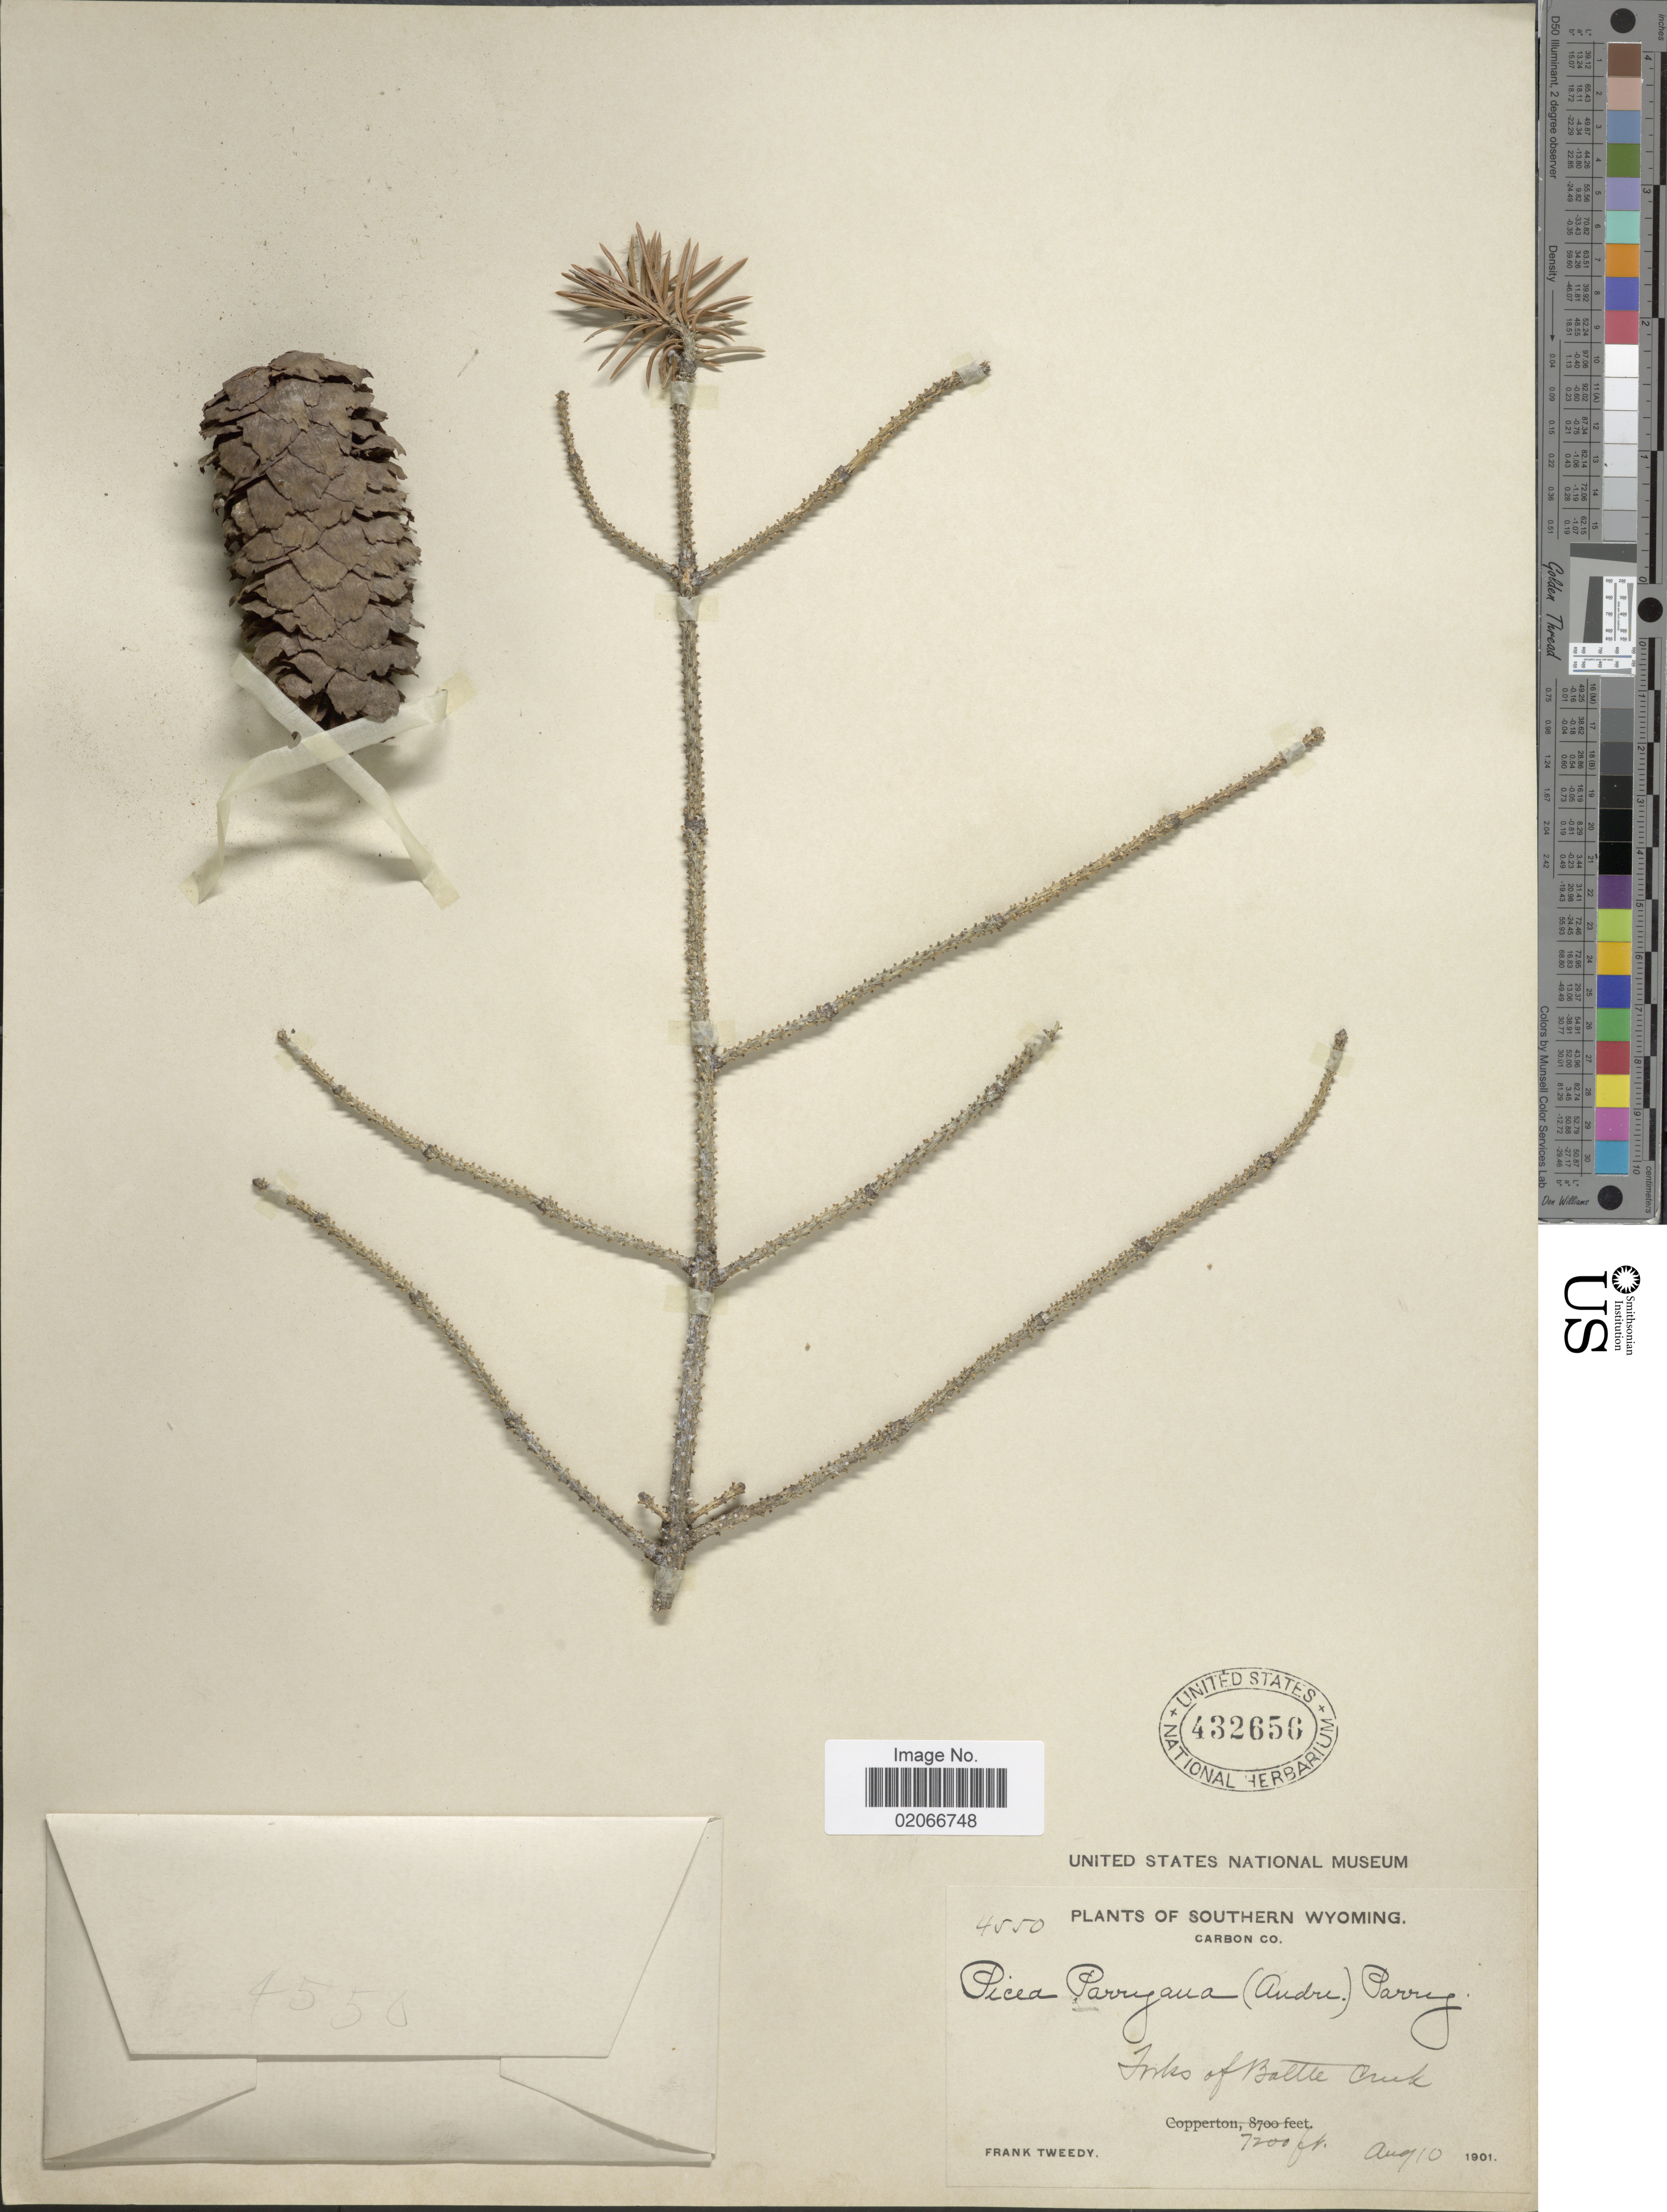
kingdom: Plantae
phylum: Tracheophyta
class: Pinopsida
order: Pinales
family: Pinaceae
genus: Picea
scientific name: Picea pungens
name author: Engelm.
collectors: F. Tweedy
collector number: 4550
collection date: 1901-08-10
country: United States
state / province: Wyoming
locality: Southern Wyoming, Carbon Co., Forks of Battle Creek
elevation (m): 2195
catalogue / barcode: US 432656